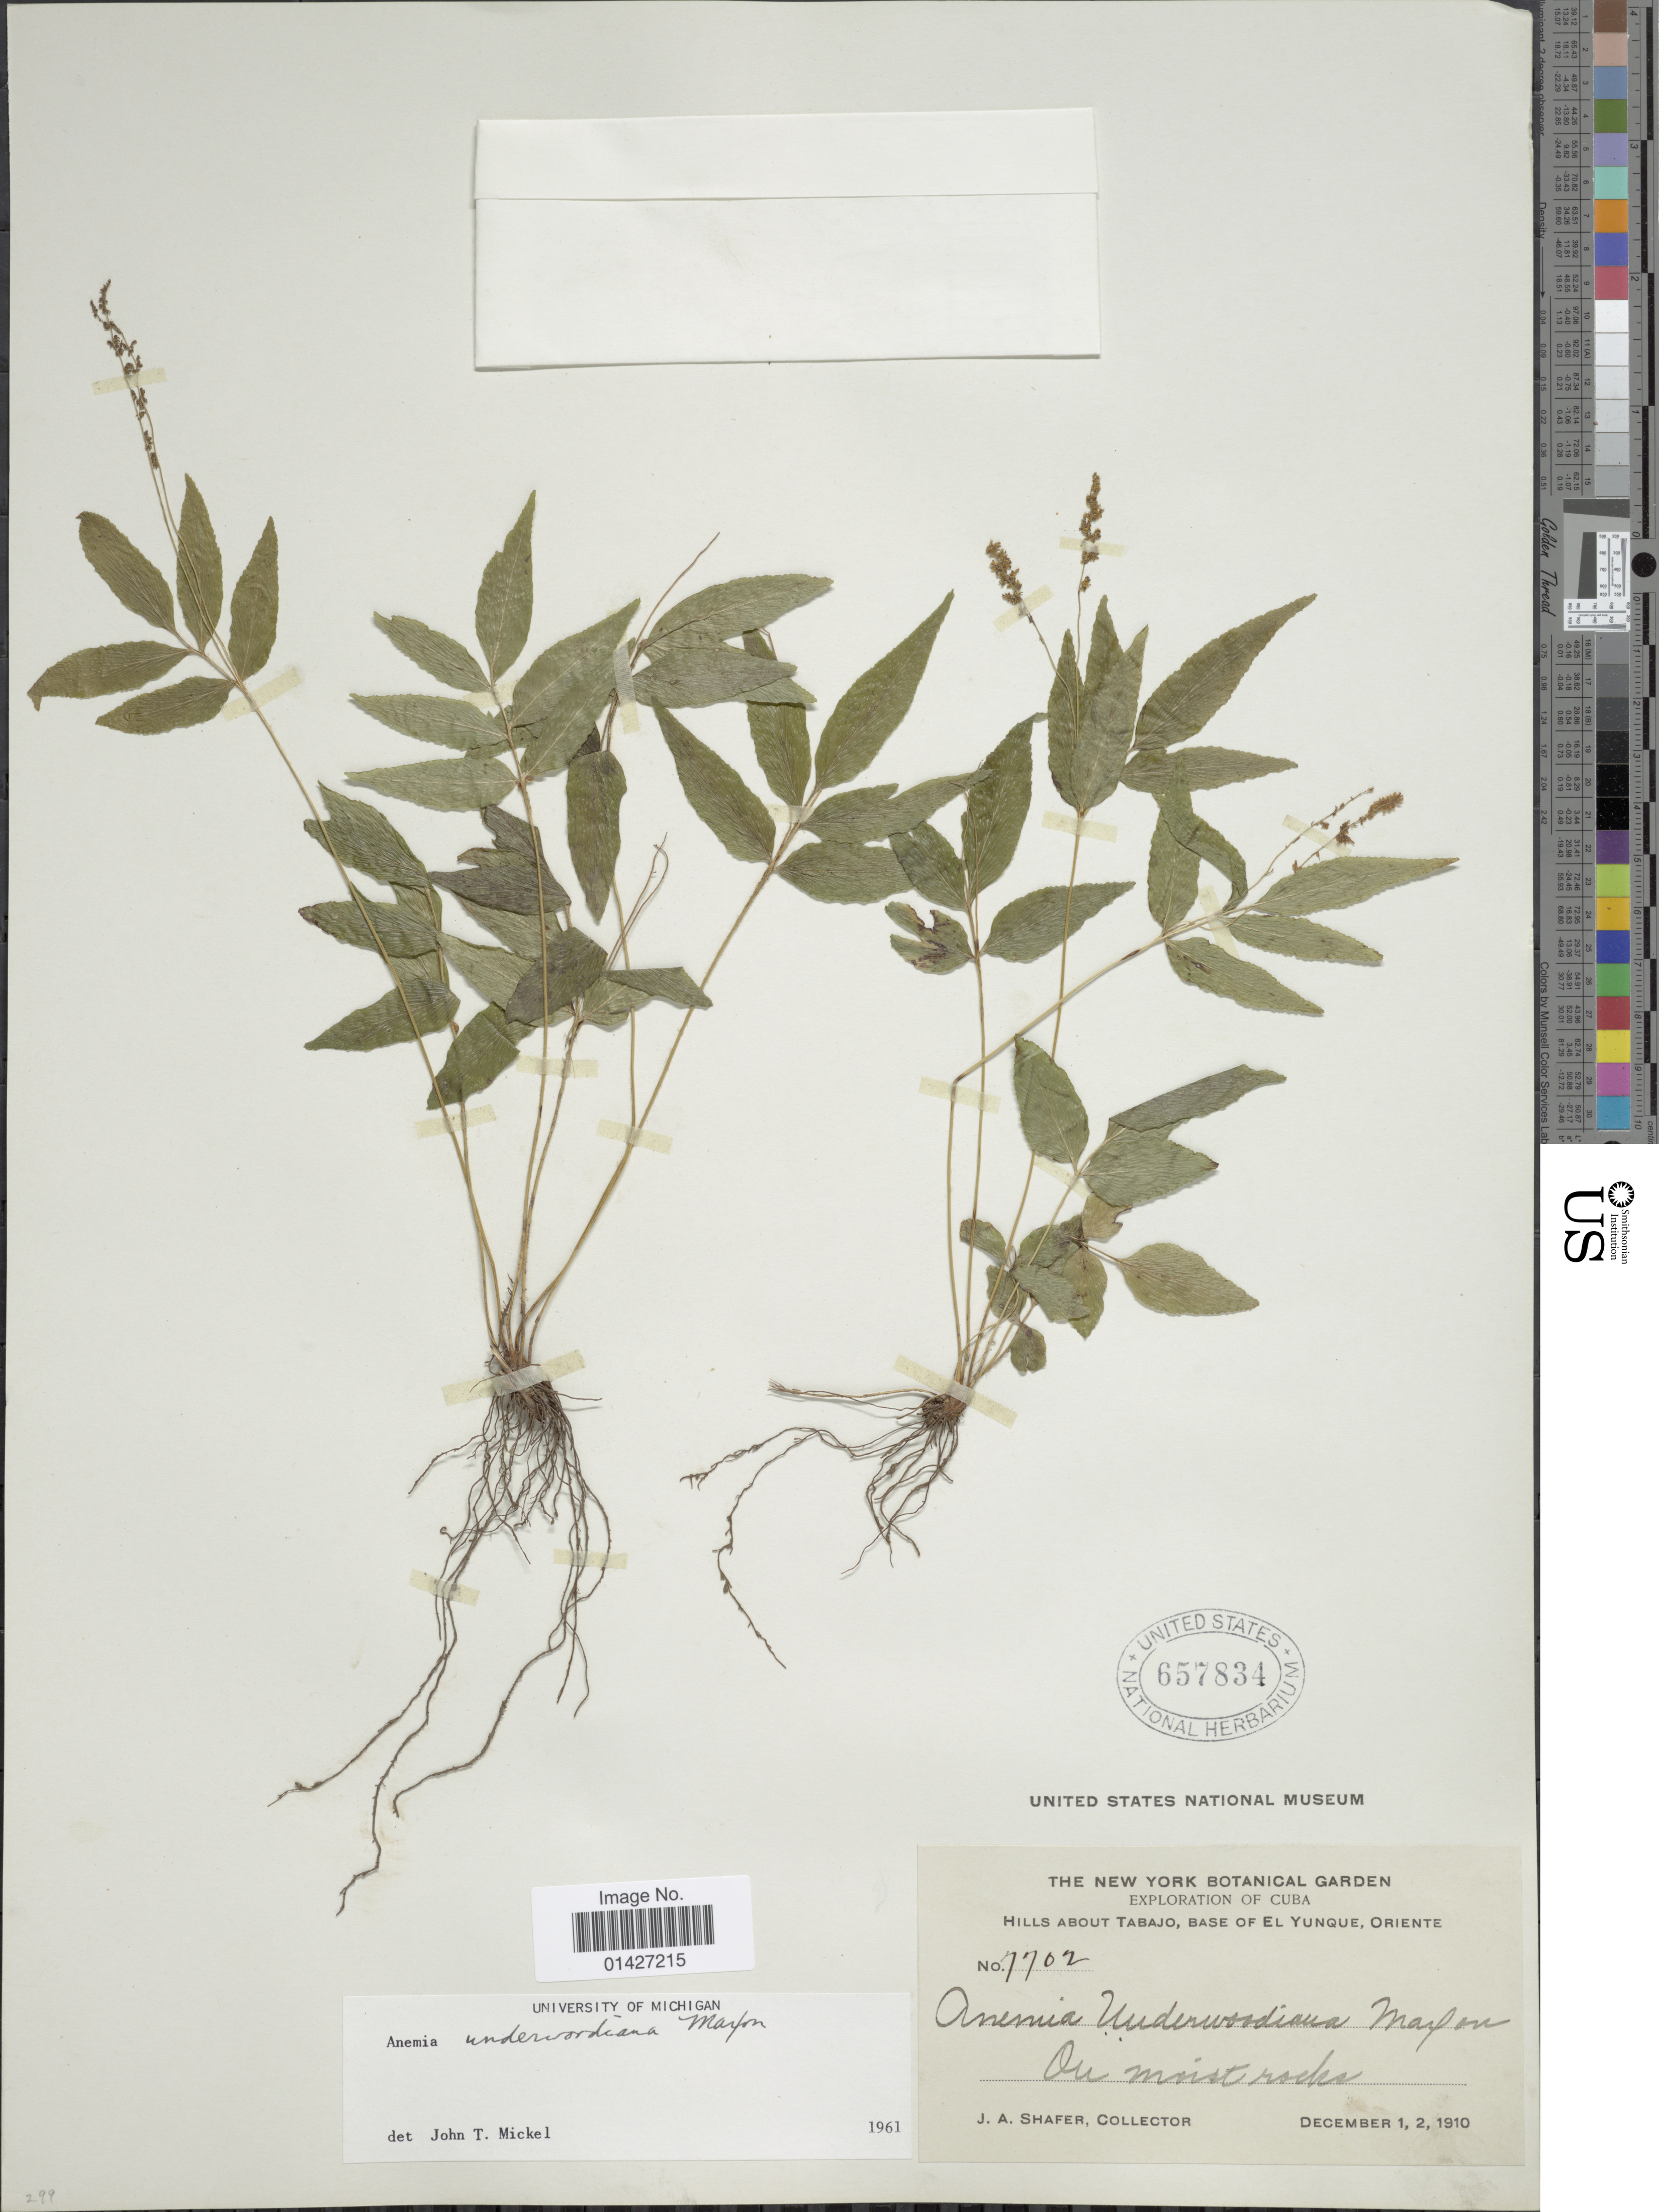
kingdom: Plantae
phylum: Tracheophyta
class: Polypodiopsida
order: Schizaeales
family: Anemiaceae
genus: Anemia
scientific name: Anemia underwoodiana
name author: Maxon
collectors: J. A. Shafer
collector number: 7702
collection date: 1910-12-01/1910-12-02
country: Cuba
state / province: Oriente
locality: Hills about Tabajo, Base of el Yunque, Oriente On Moist Rocks.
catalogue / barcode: US 657834